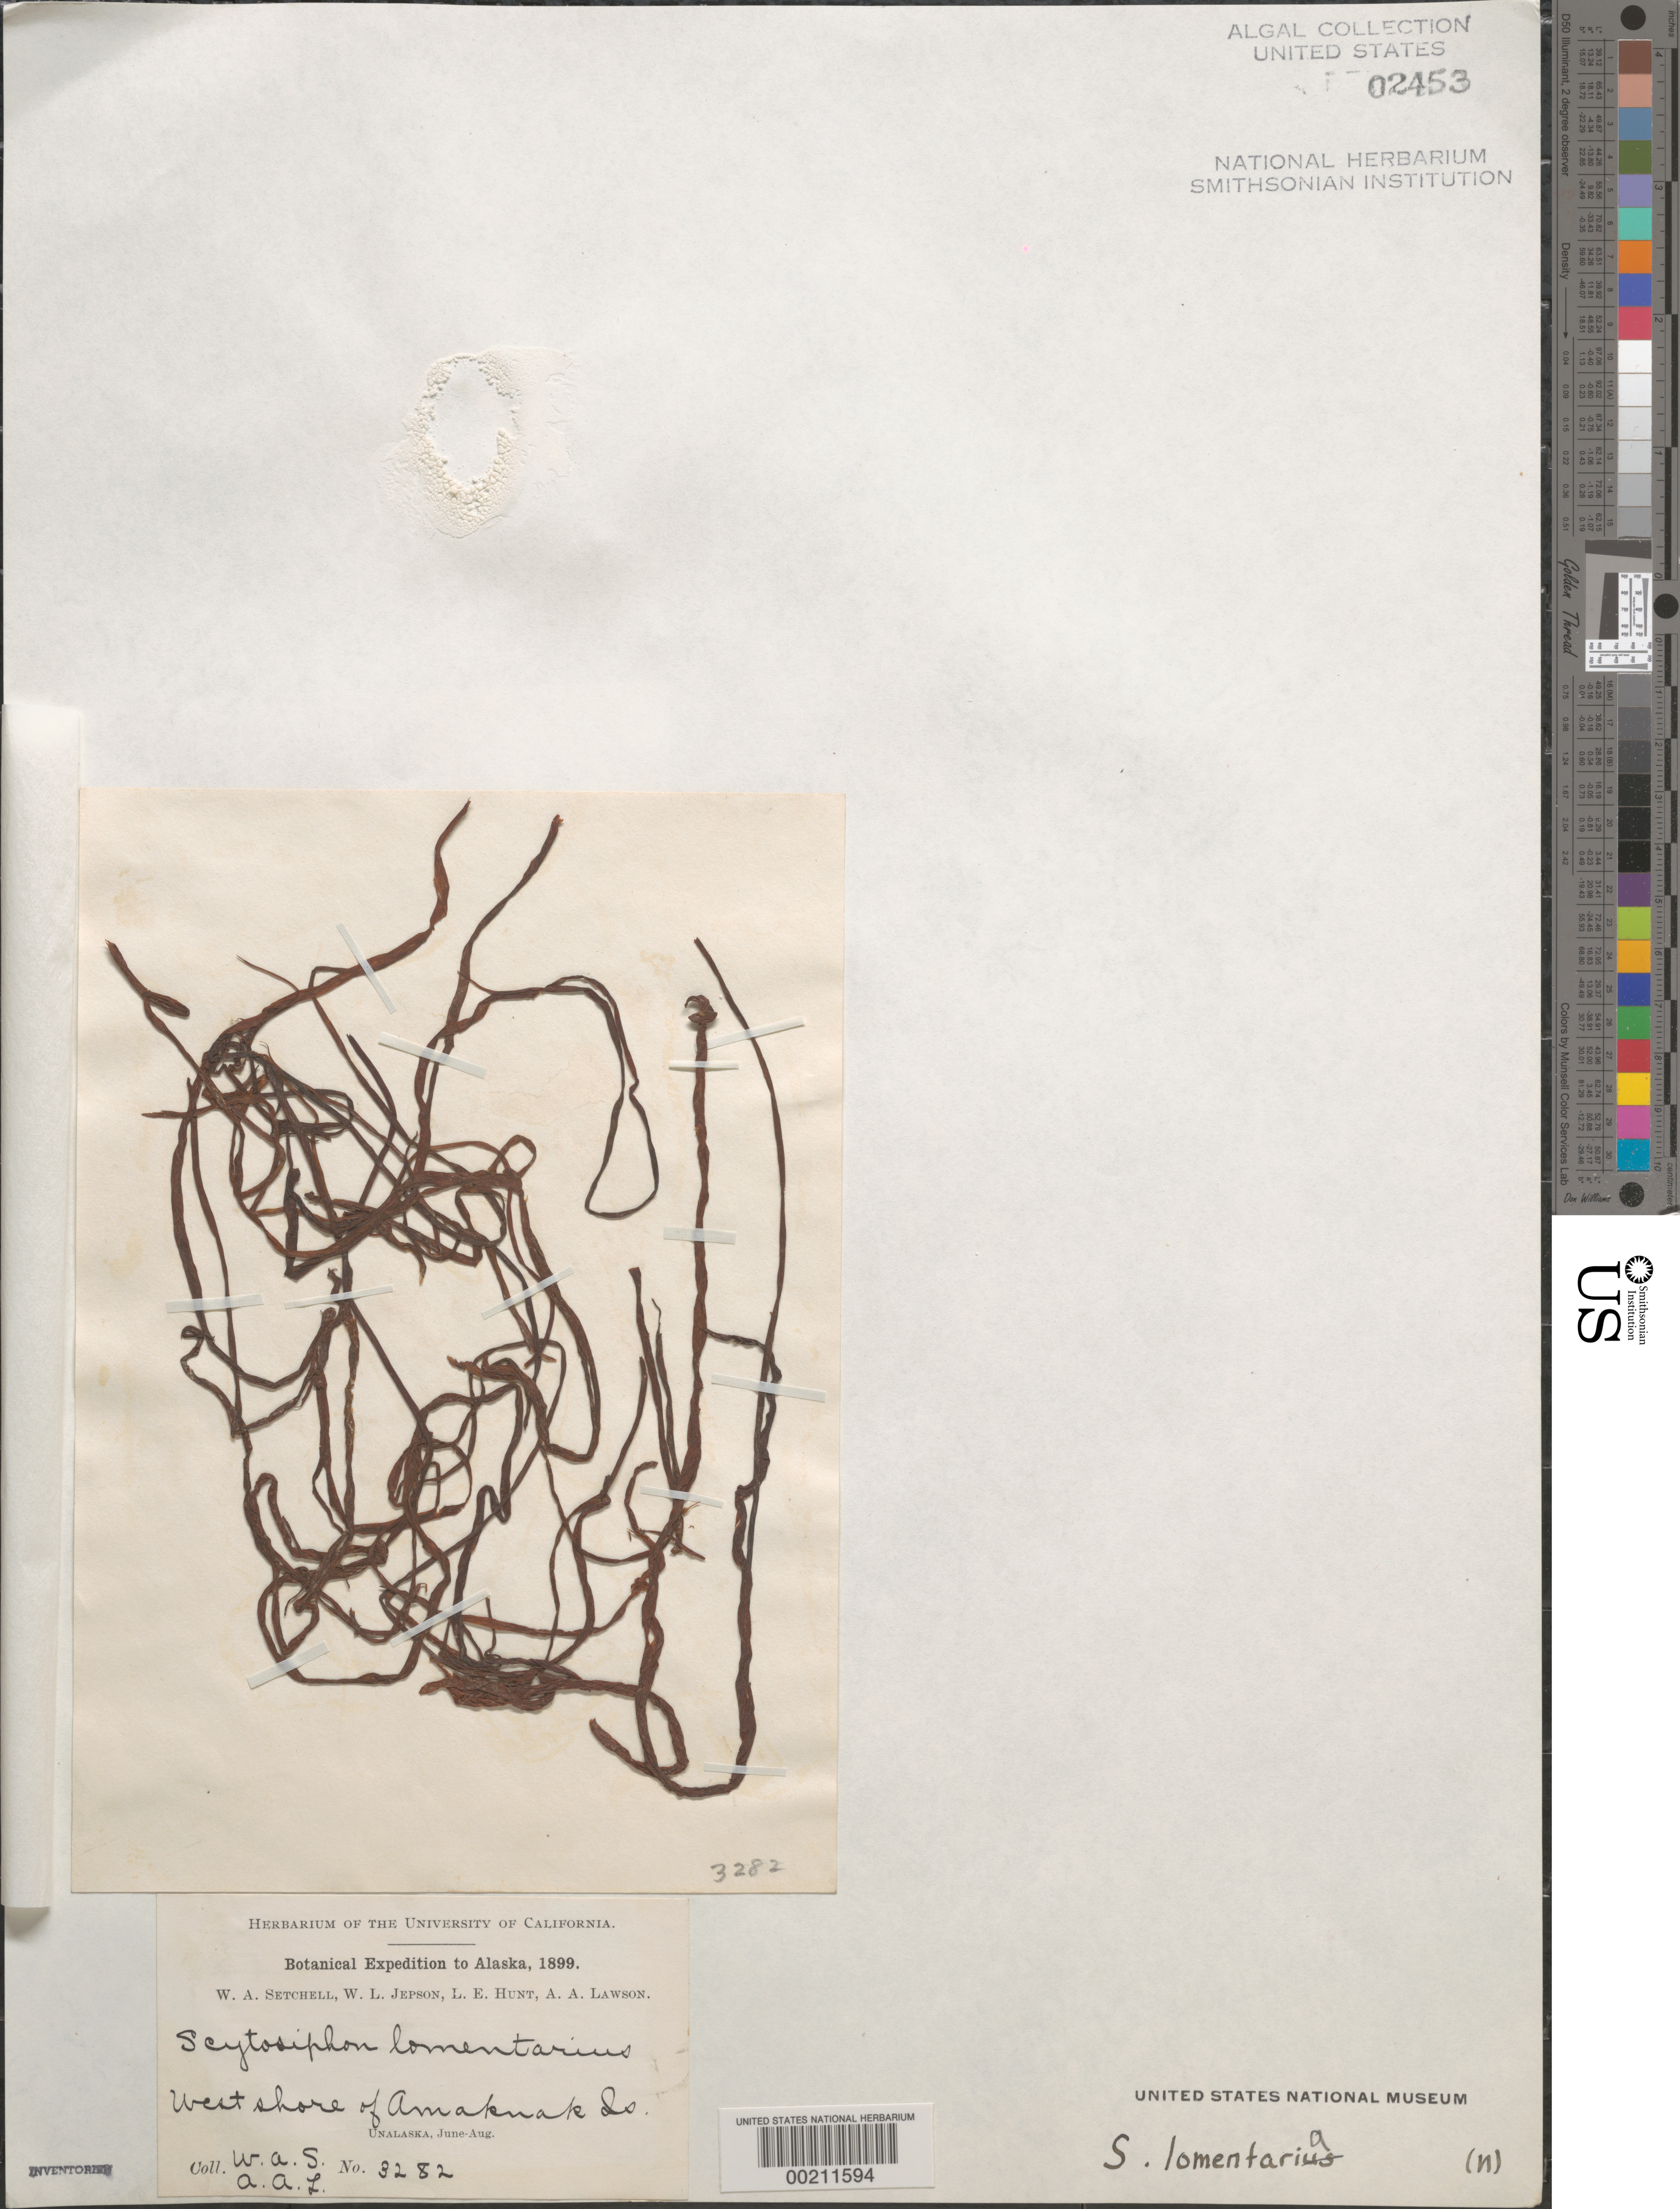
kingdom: Chromista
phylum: Ochrophyta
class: Phaeophyceae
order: Scytosiphonales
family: Scytosiphonaceae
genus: Scytosiphon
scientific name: Scytosiphon lomentaria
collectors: W. Setchell & A. A. Lawson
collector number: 3282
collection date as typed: Jun 1899 TO -- Aug 1899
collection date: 1899-06/1899-08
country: United States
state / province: Alaska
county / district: Aleutian Islands Division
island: Unalaska Island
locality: Amaknak Island, Unalaska Bay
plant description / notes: Botanical Expedition to Alaska, 1899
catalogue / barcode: US 2453